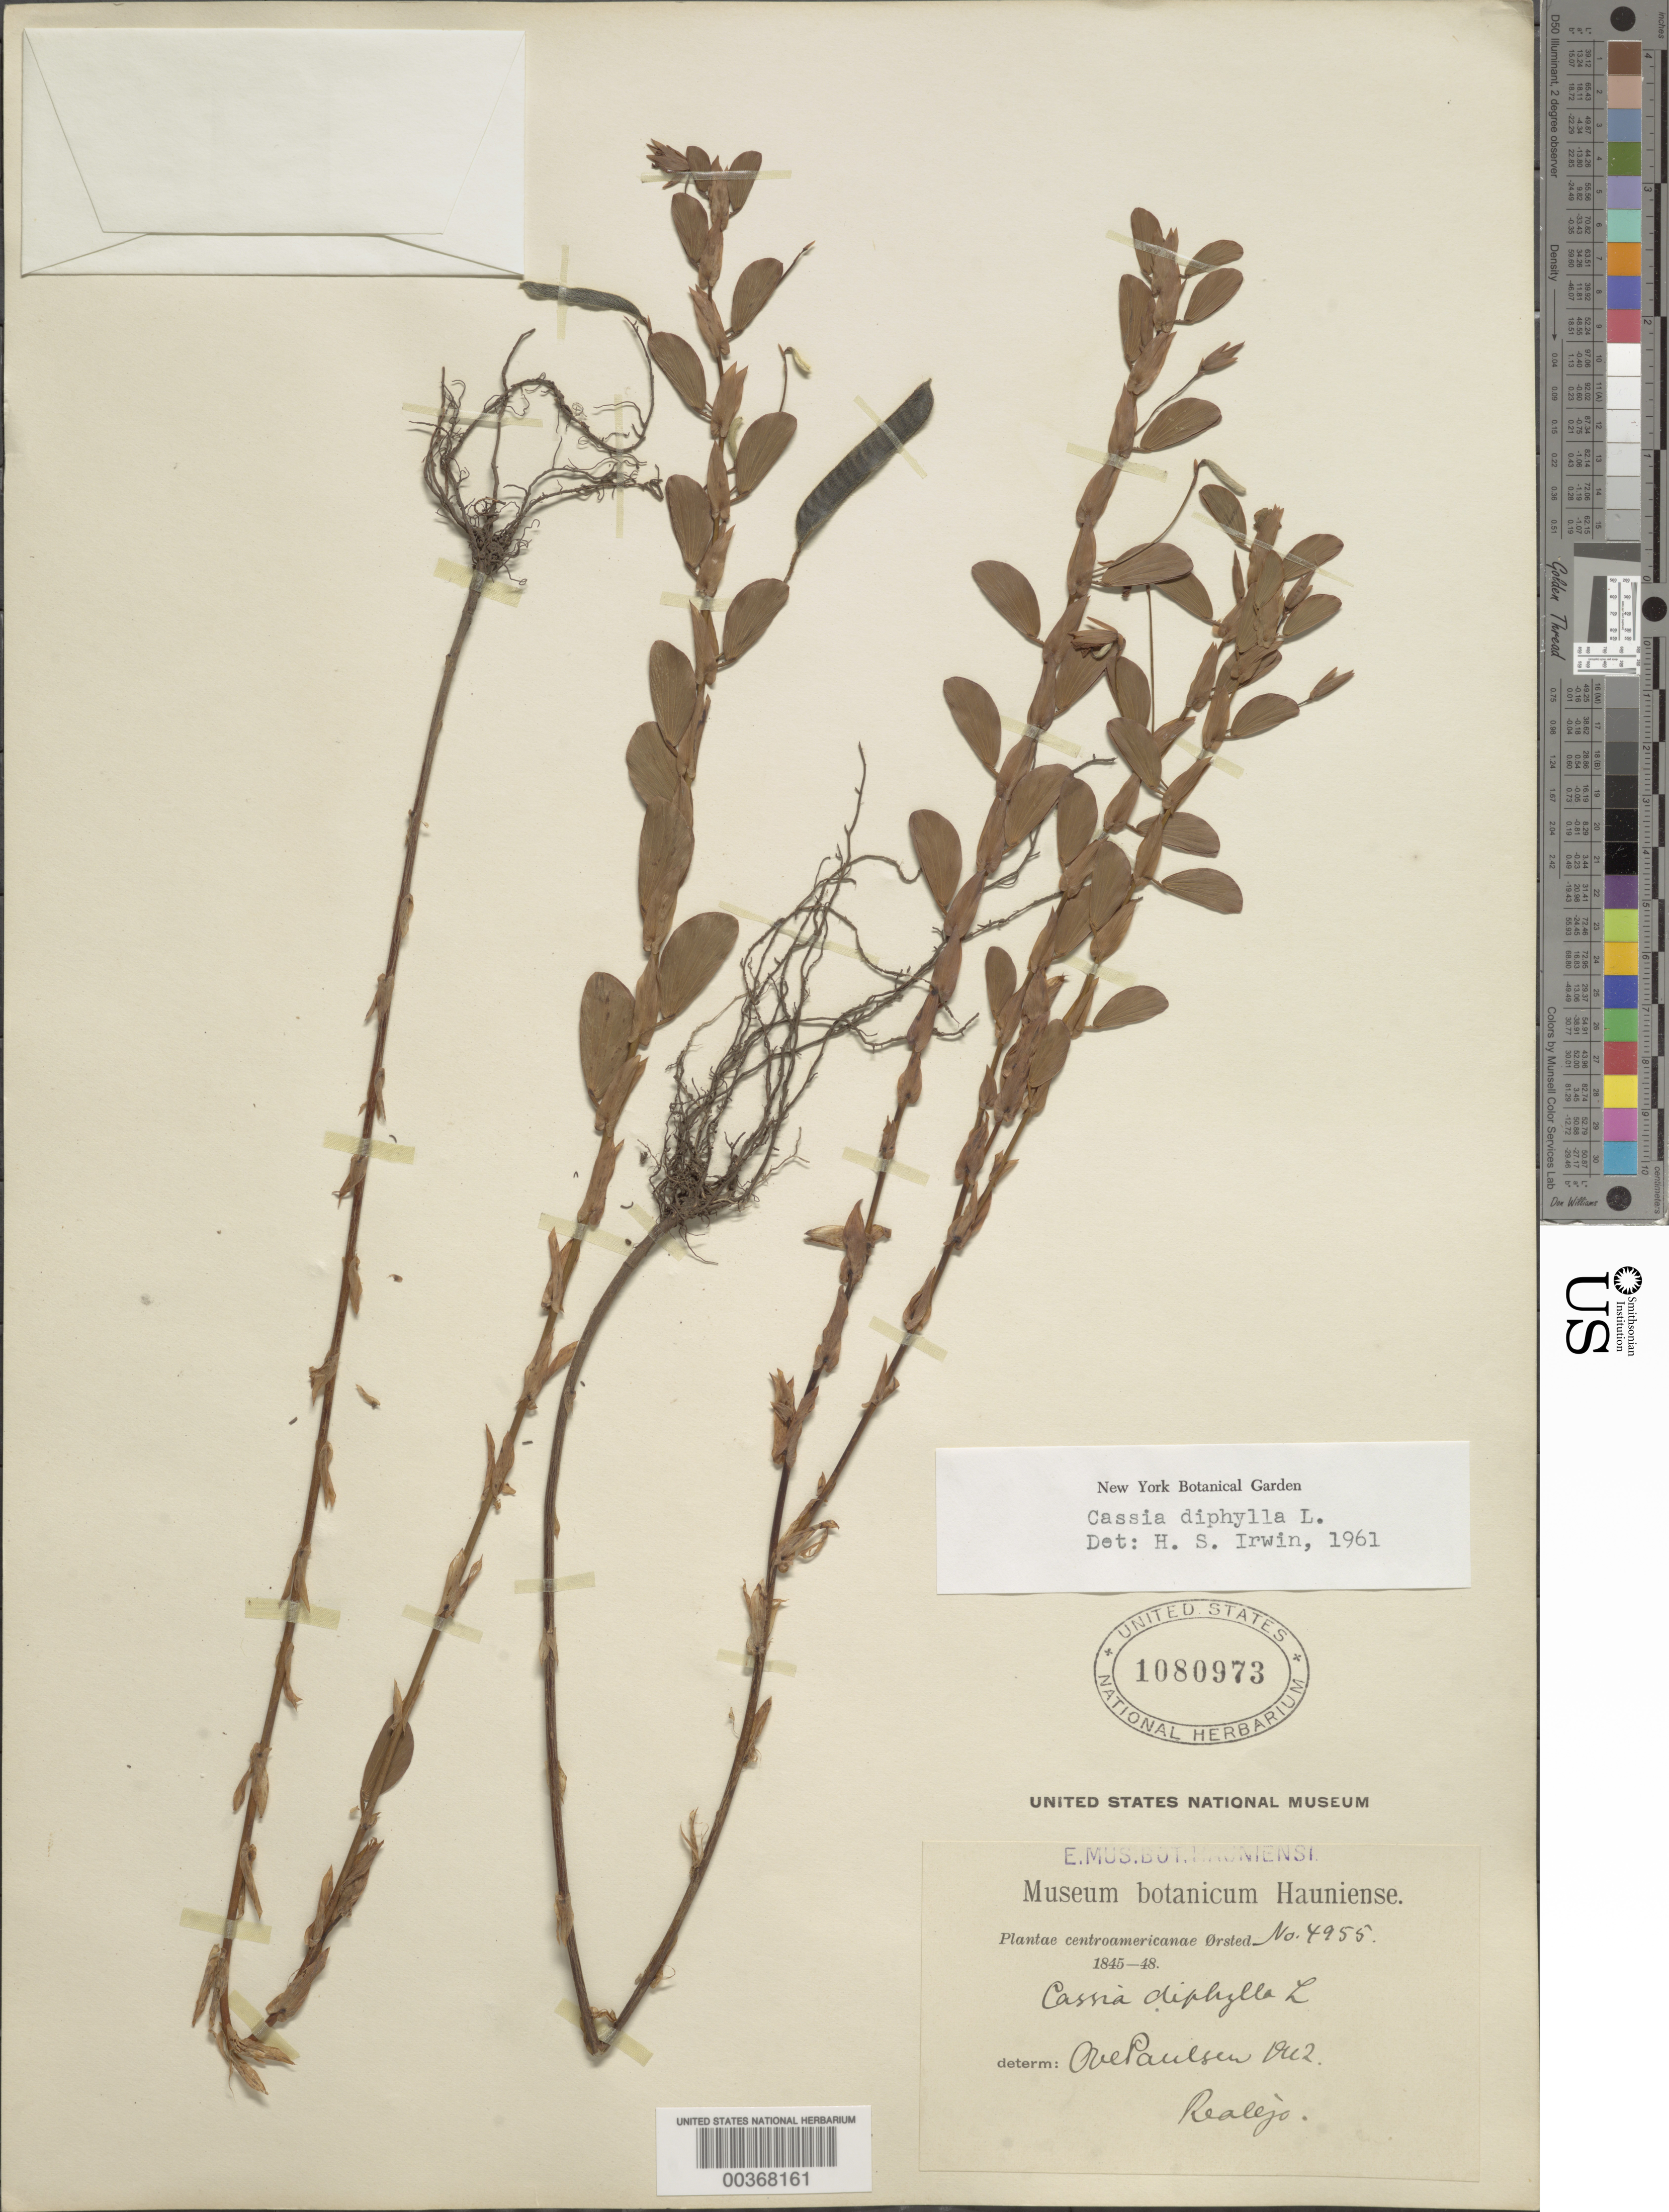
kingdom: Plantae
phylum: Tracheophyta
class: Magnoliopsida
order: Fabales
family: Fabaceae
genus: Chamaecrista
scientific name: Chamaecrista diphylla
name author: (L.) Greene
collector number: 4955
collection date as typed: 1845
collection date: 1845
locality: Realejo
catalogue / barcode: US 1080973